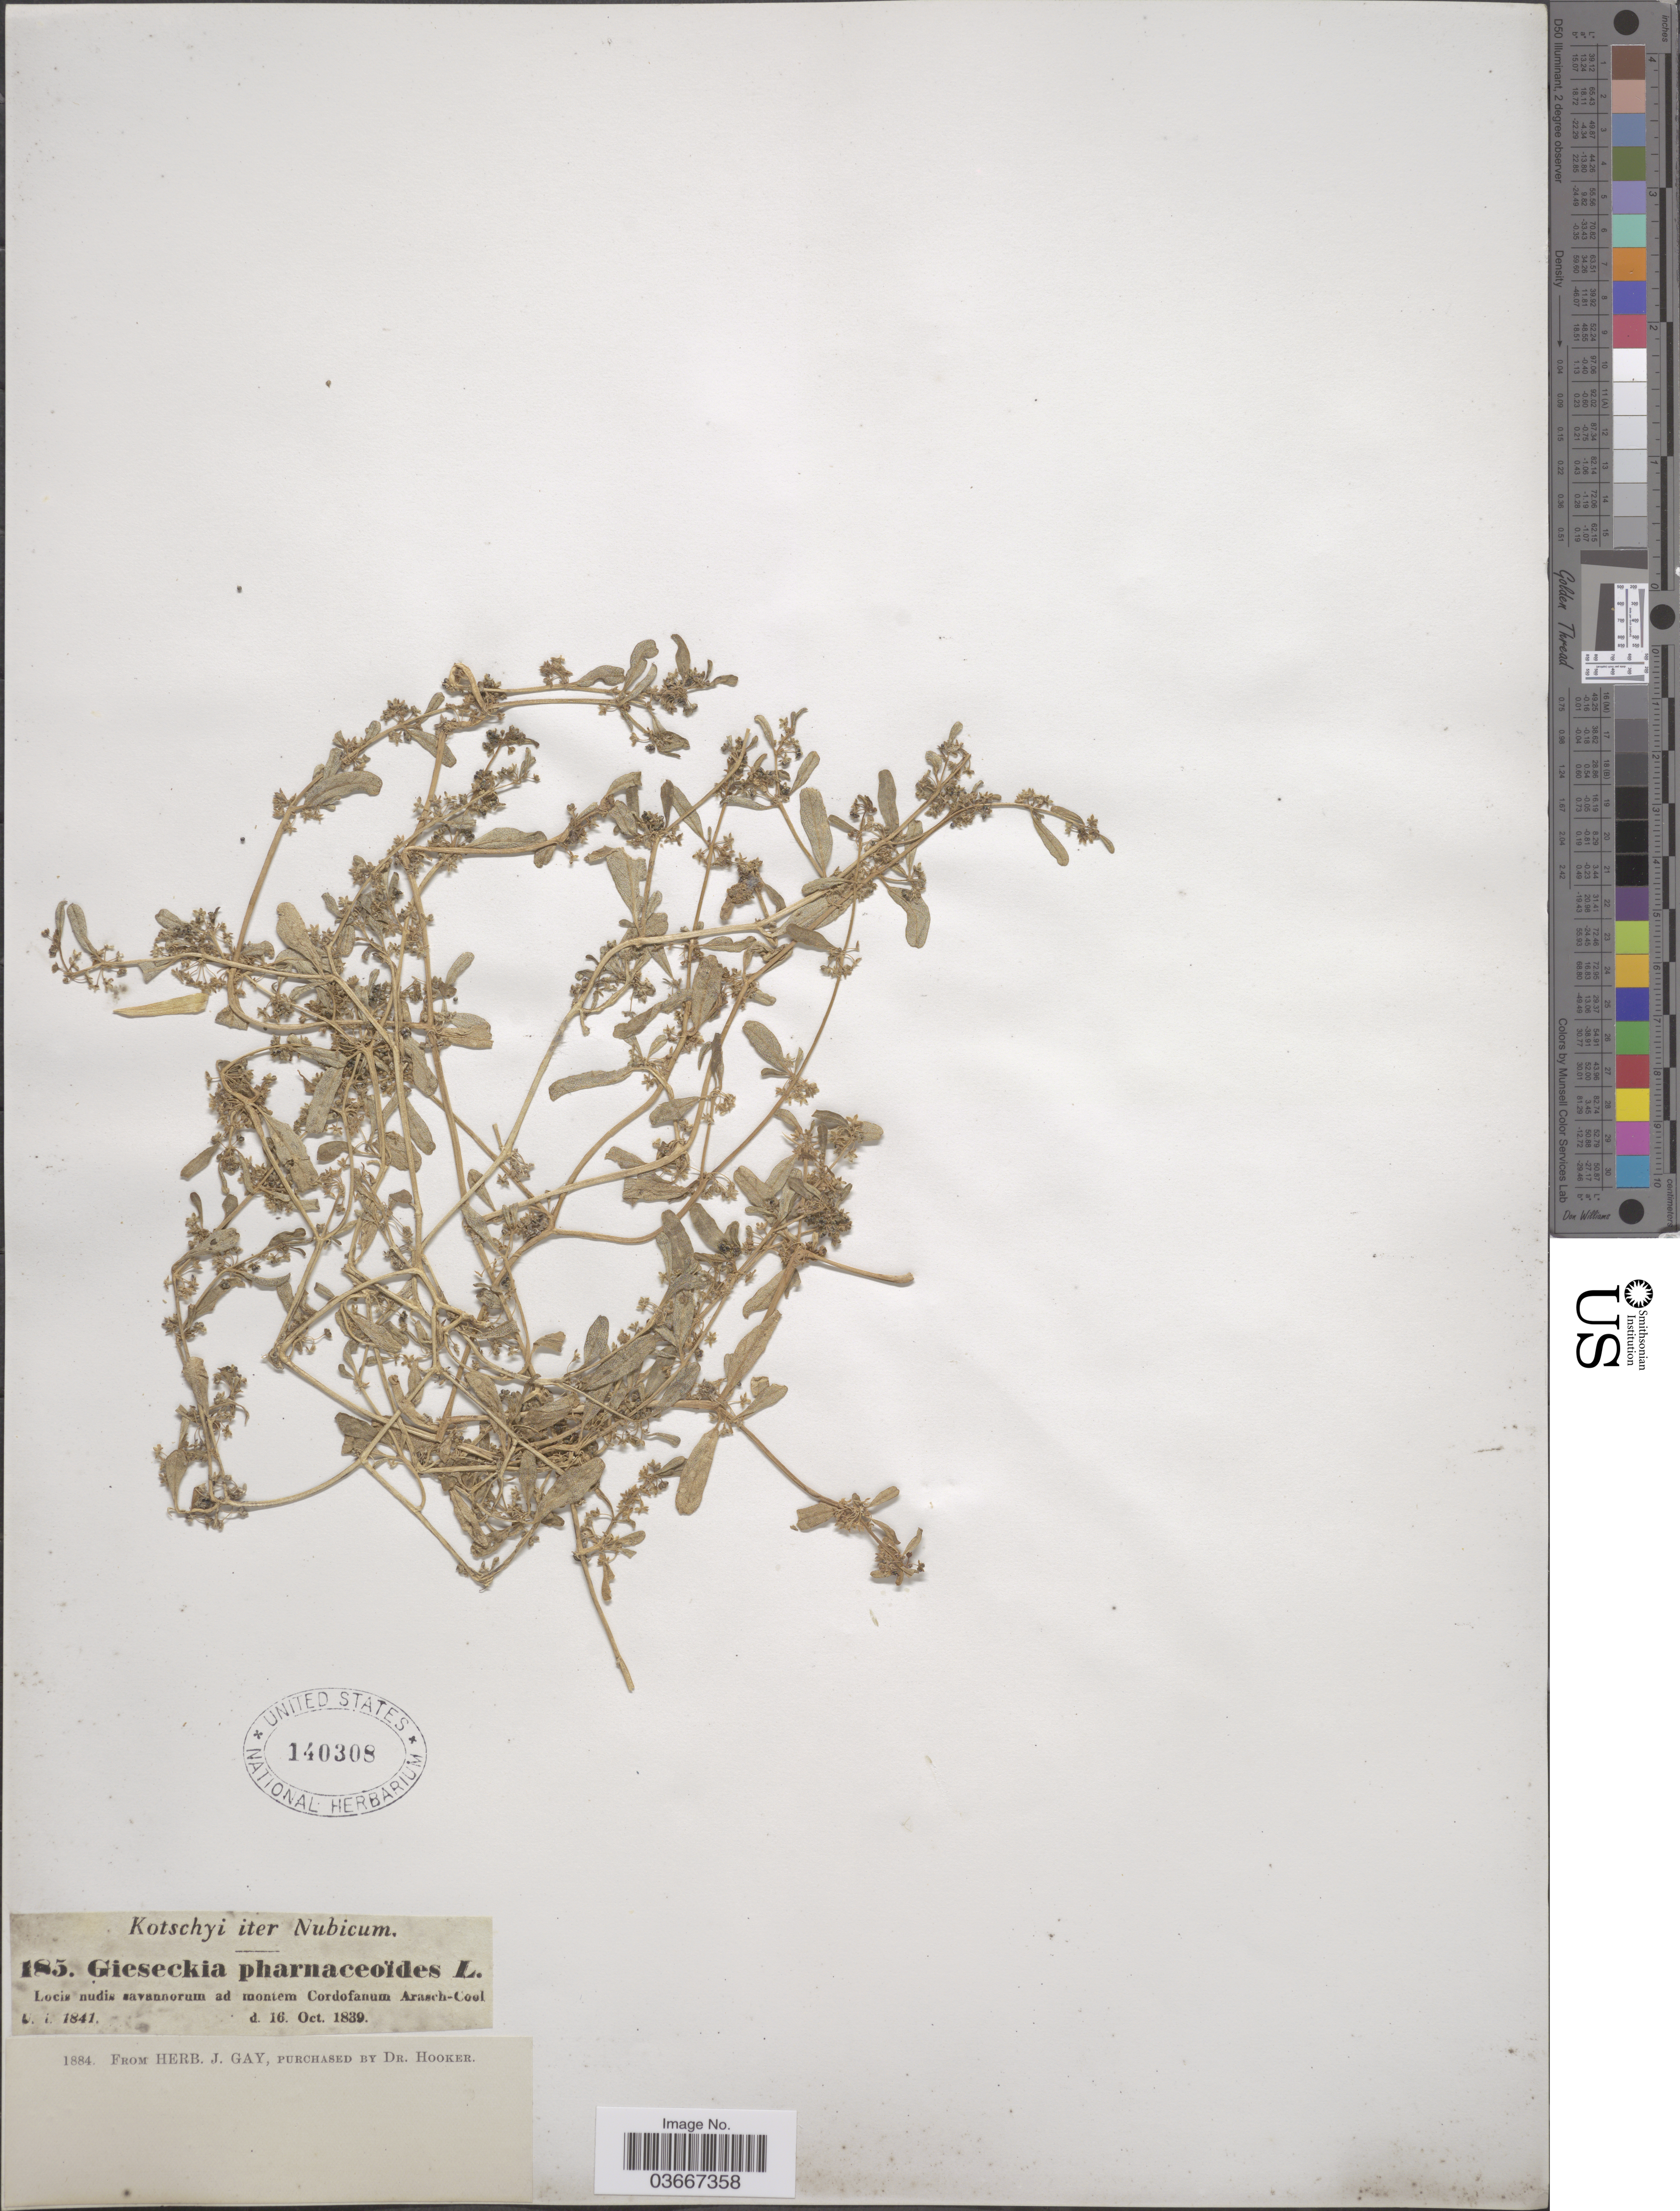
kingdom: Plantae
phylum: Tracheophyta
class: Magnoliopsida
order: Caryophyllales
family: Gisekiaceae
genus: Gisekia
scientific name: Gisekia pharnaceoides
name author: L.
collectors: Kotschy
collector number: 185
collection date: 1839-10-16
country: Sudan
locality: Ad montem Cordofanum Arasch-Cool.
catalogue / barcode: US 140308